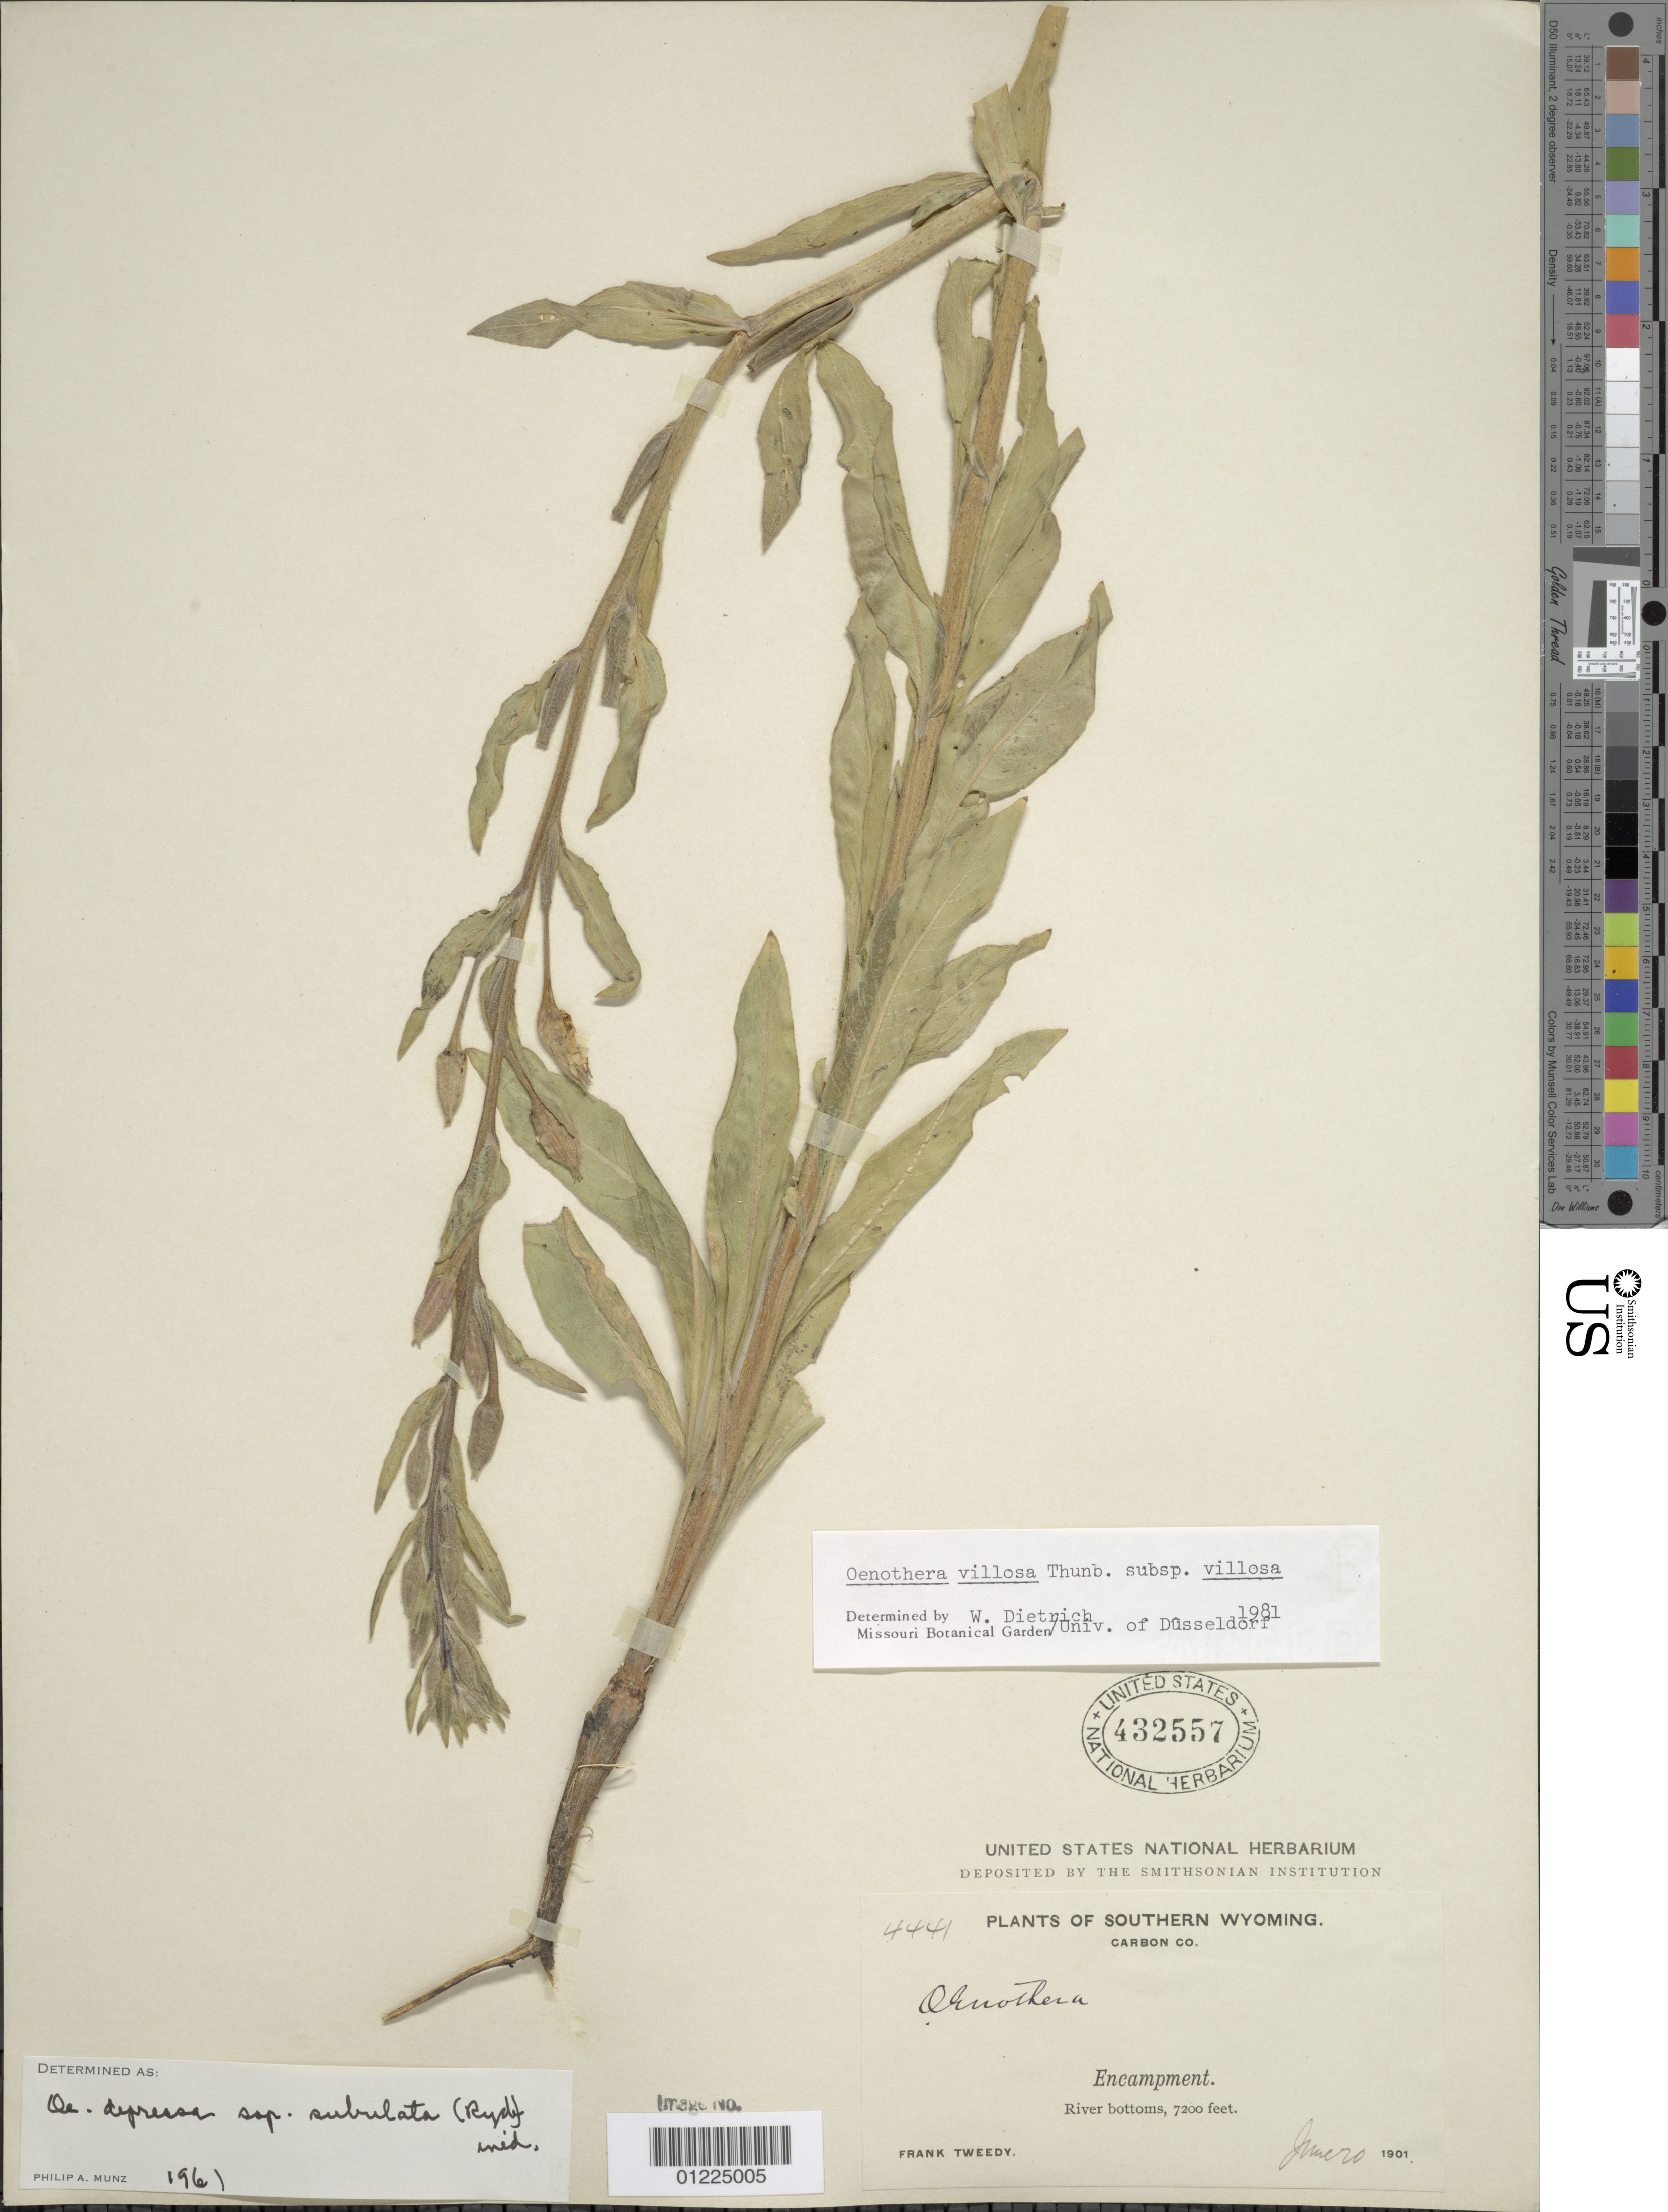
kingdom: Plantae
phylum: Tracheophyta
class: Magnoliopsida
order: Myrtales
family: Onagraceae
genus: Oenothera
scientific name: Oenothera villosa subsp. villosa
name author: Thunb.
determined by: Dietrich, W.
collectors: F. Tweedy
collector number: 4441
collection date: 1901-06-20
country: United States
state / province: Wyoming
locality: Encampment, river bottoms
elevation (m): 2195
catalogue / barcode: US 432557